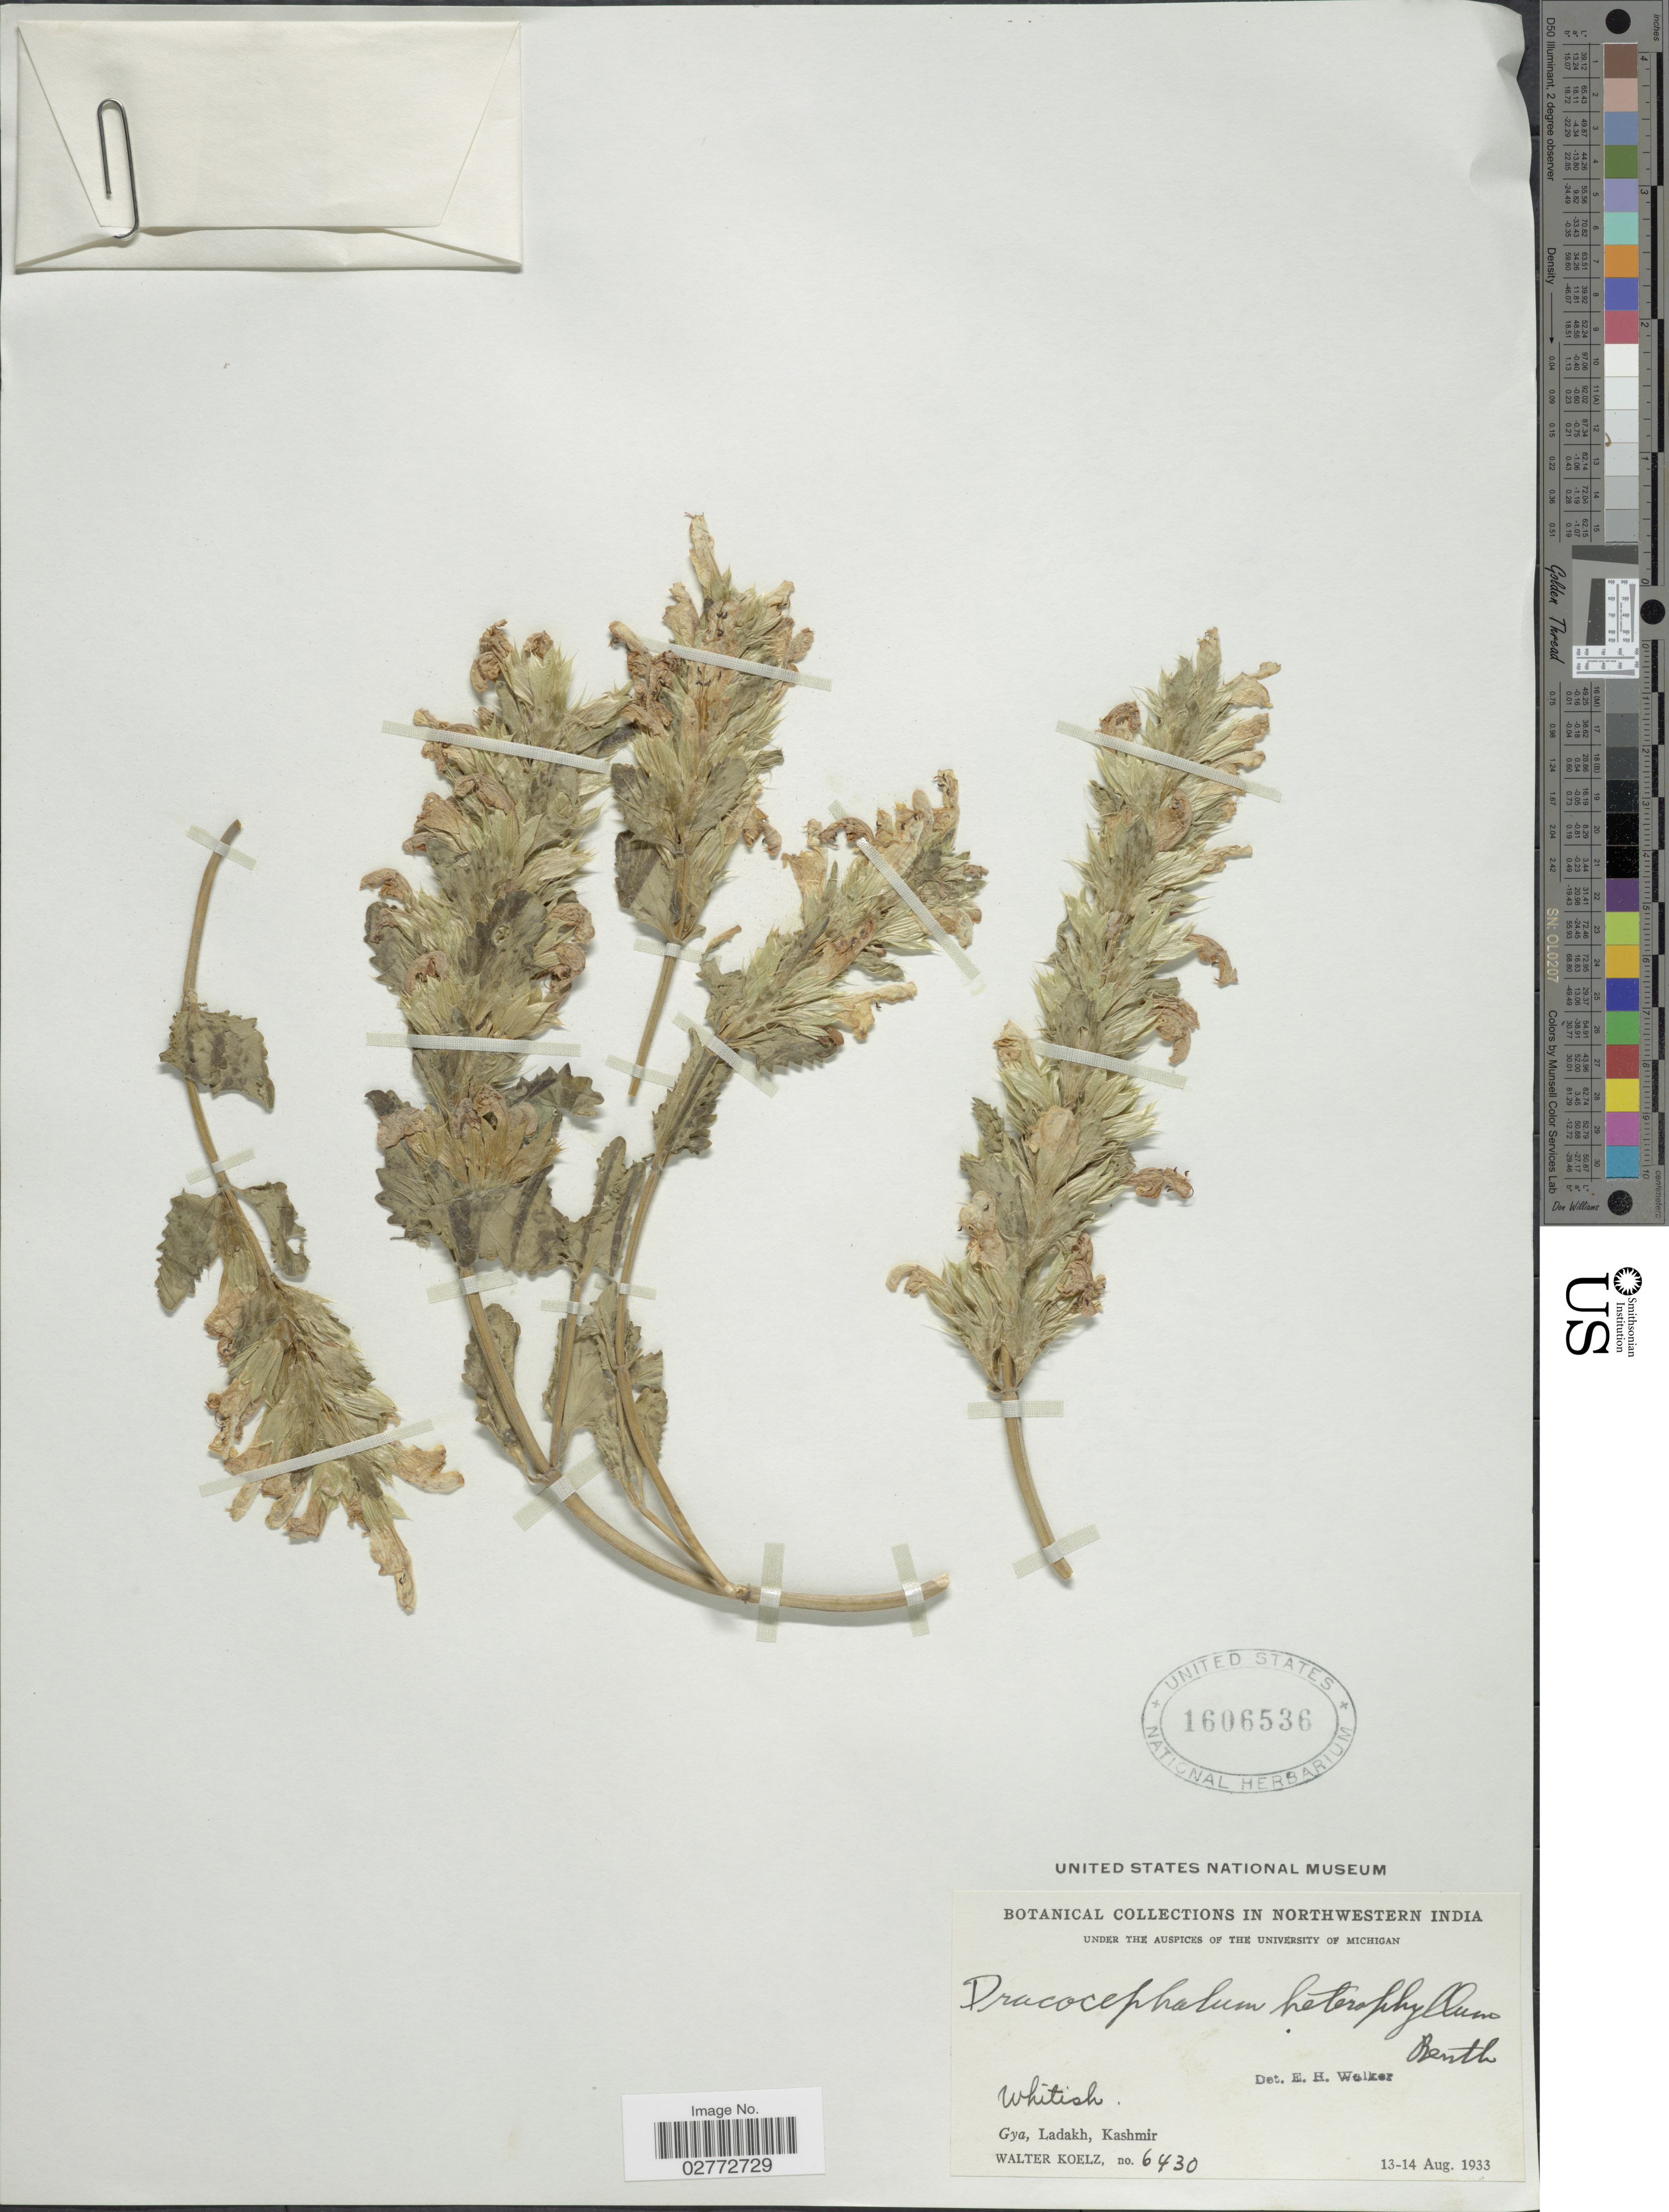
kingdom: Plantae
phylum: Tracheophyta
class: Magnoliopsida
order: Lamiales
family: Lamiaceae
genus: Dracocephalum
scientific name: Dracocephalum heterophyllum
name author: Benth.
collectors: W. N. Koelz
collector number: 6430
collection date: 1933-08-13/1933-08-14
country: India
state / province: Jammu and Kashmir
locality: In Northwestern Insia. Gya, Ladakh, Kashmir.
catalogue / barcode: US 1606536